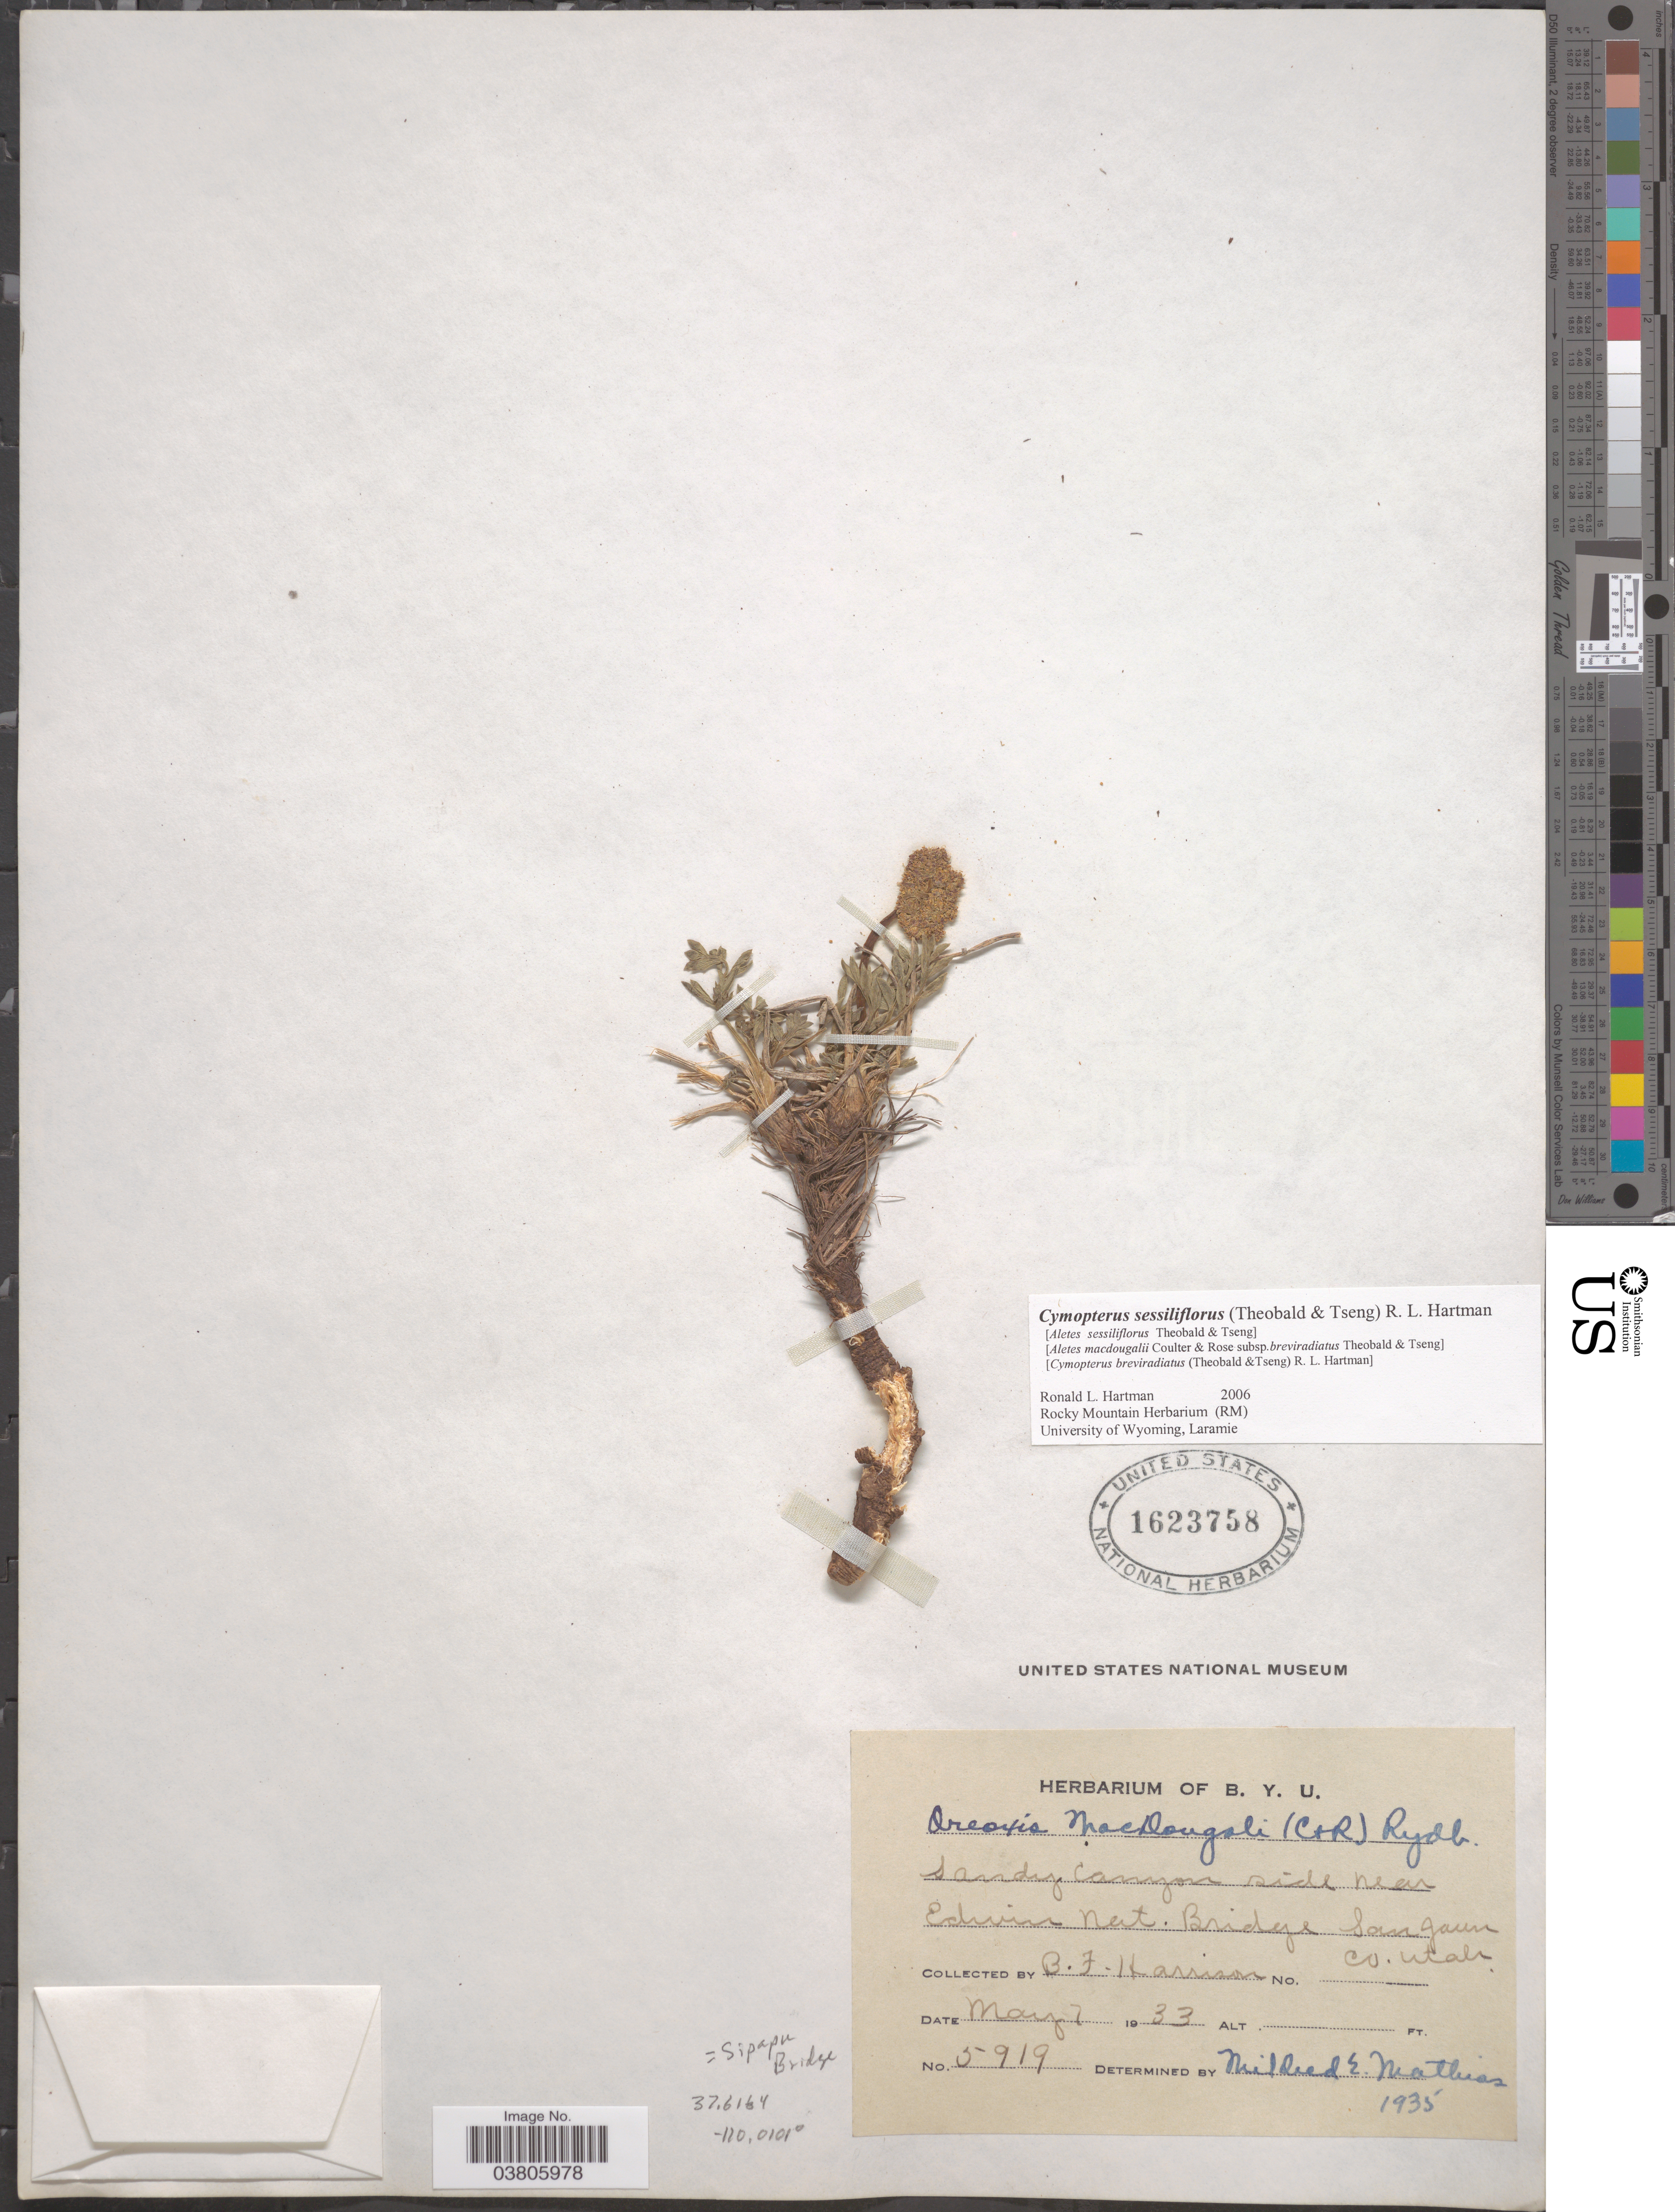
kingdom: Plantae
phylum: Tracheophyta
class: Magnoliopsida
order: Apiales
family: Apiaceae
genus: Cymopterus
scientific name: Cymopterus sessiliflorus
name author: (W.L. Theob. & C.C. Tseng) R.L. Hartm.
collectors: B. F. Harrison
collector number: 5919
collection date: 1933-05-07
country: United States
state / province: Utah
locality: Sandy canyon side near Edwin Nat. Bridge San Juan Co. Sipapu Bridge.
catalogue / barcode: US 1623758